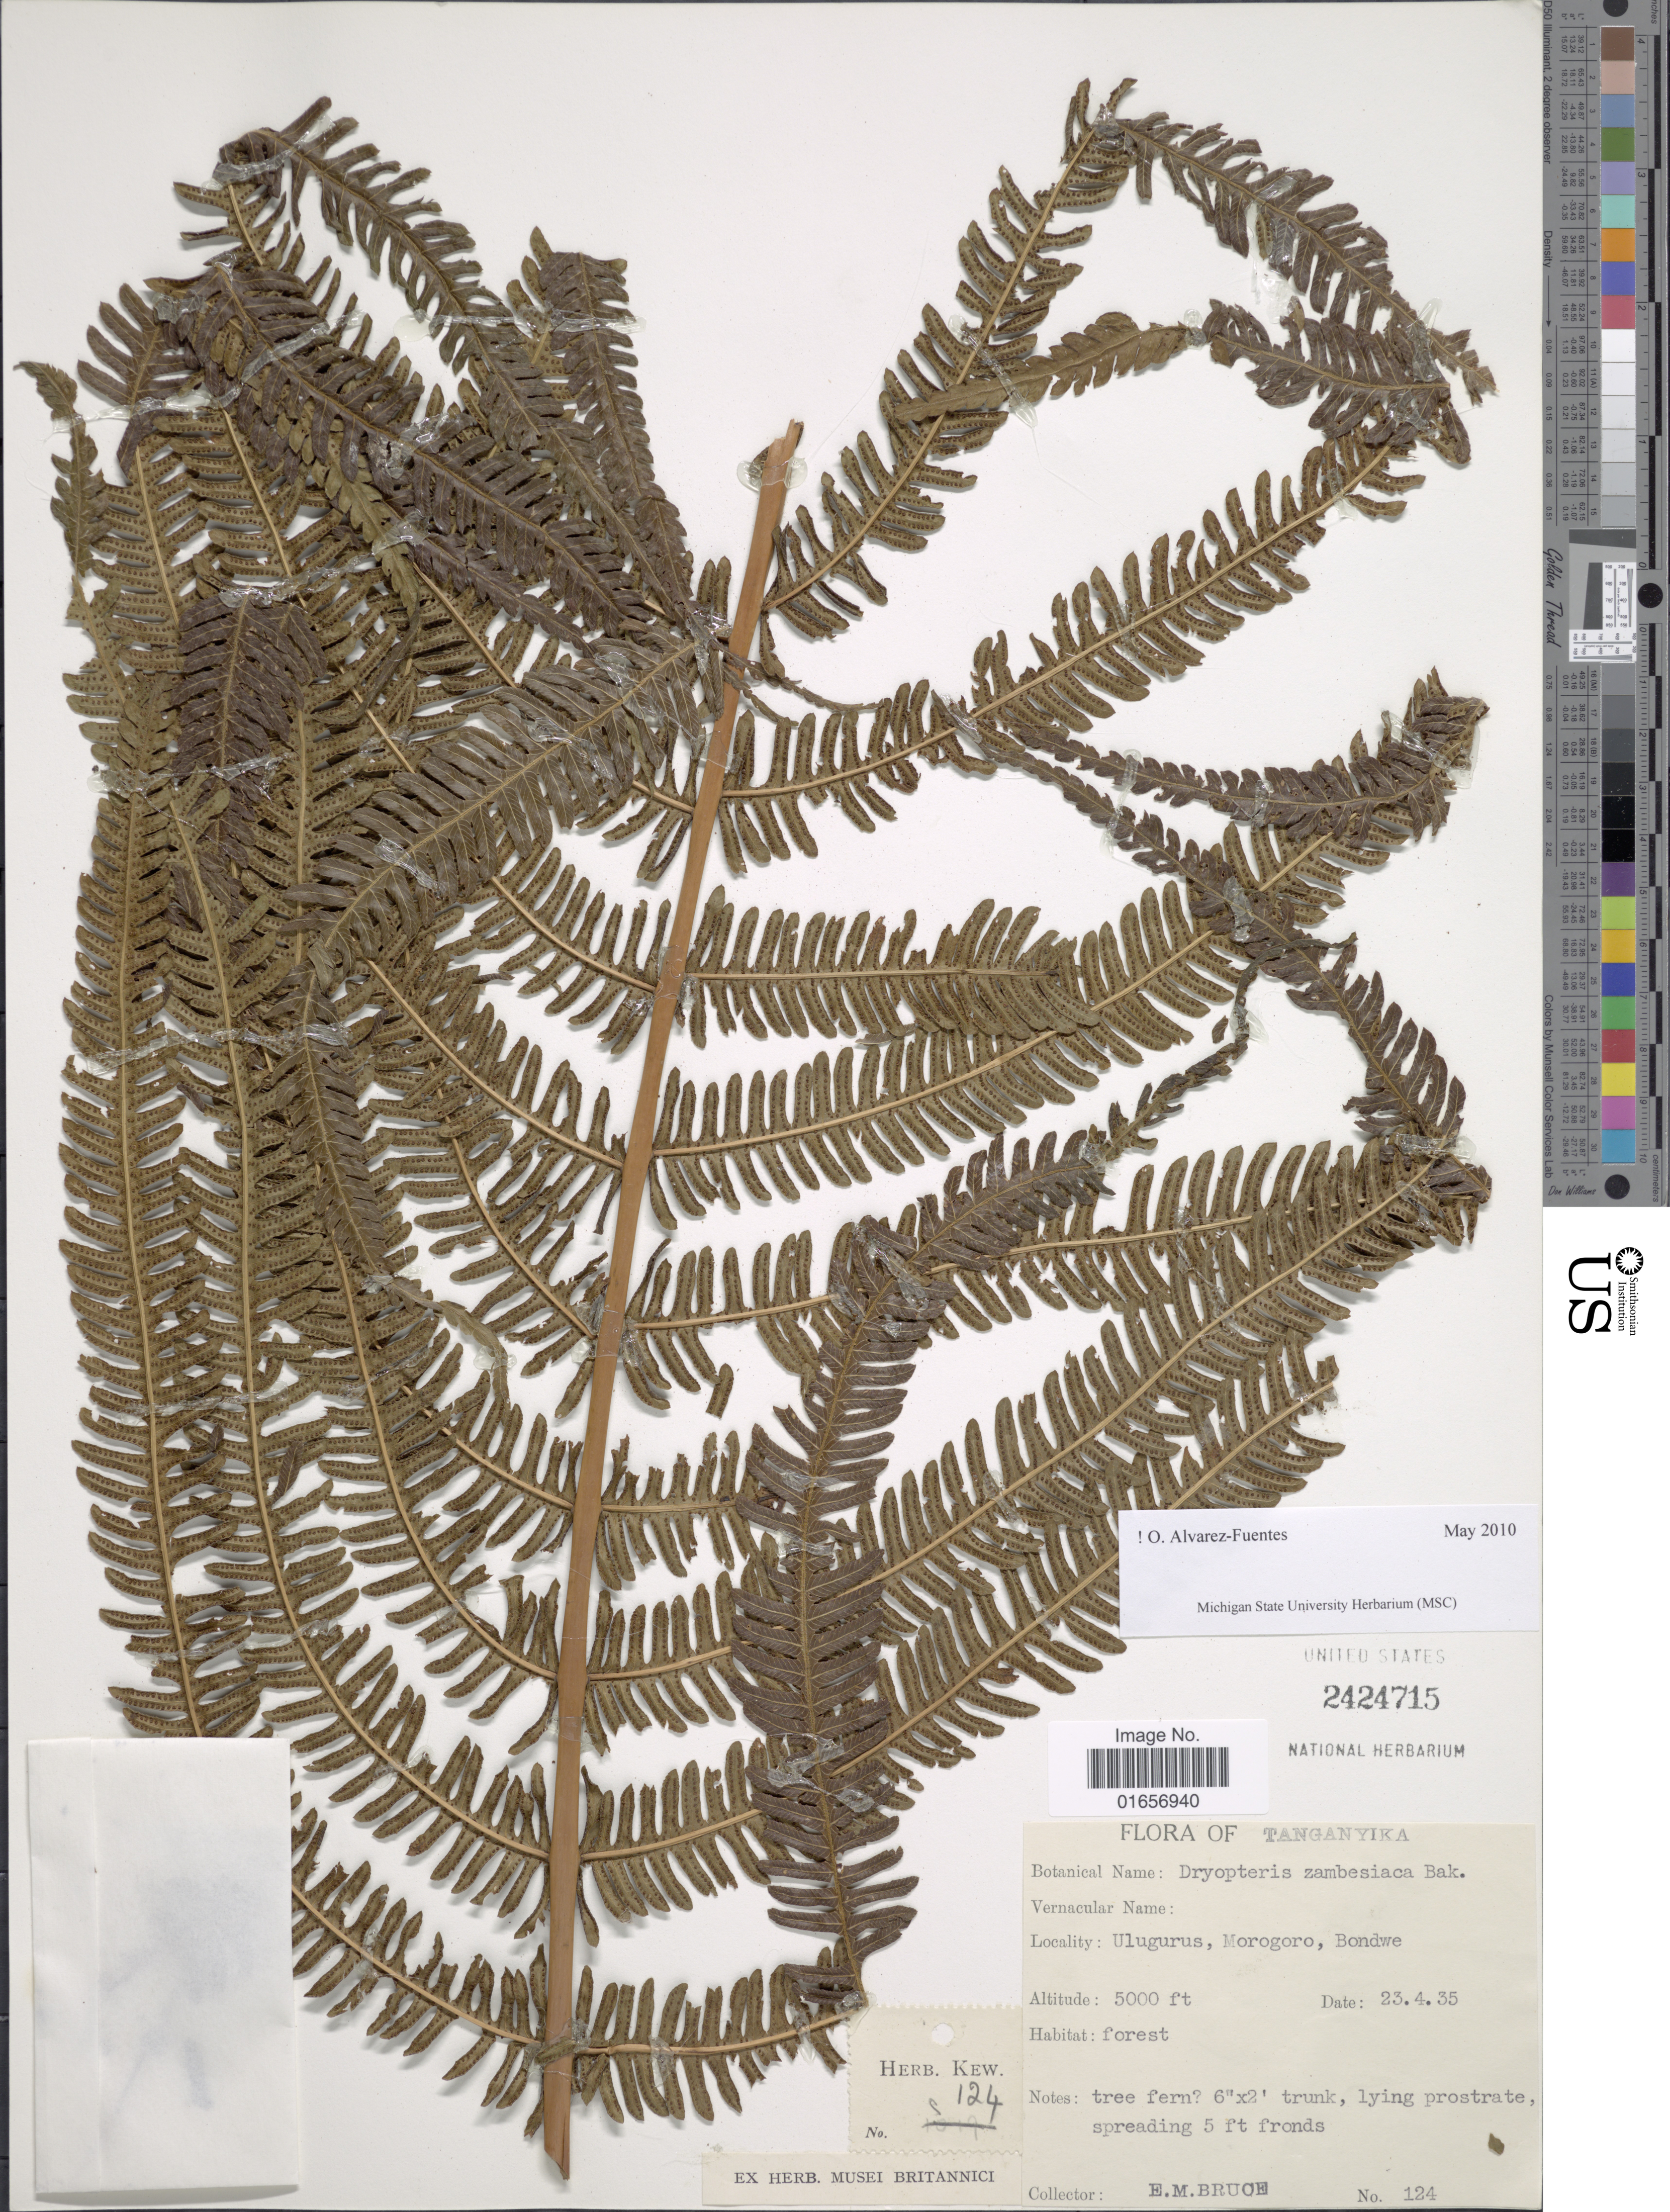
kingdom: Plantae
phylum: Tracheophyta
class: Polypodiopsida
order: Polypodiales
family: Thelypteridaceae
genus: Pseudocyclosorus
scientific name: Pseudocyclosorus pulcher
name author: (Bory ex Willd.) Holttum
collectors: E. Bruce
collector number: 124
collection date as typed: Transcribed d/m/y: 23/4/35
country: Tanzania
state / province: Morogoro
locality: Tanganyika, Ulugurus, Bondwe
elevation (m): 1524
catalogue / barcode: US 2424715